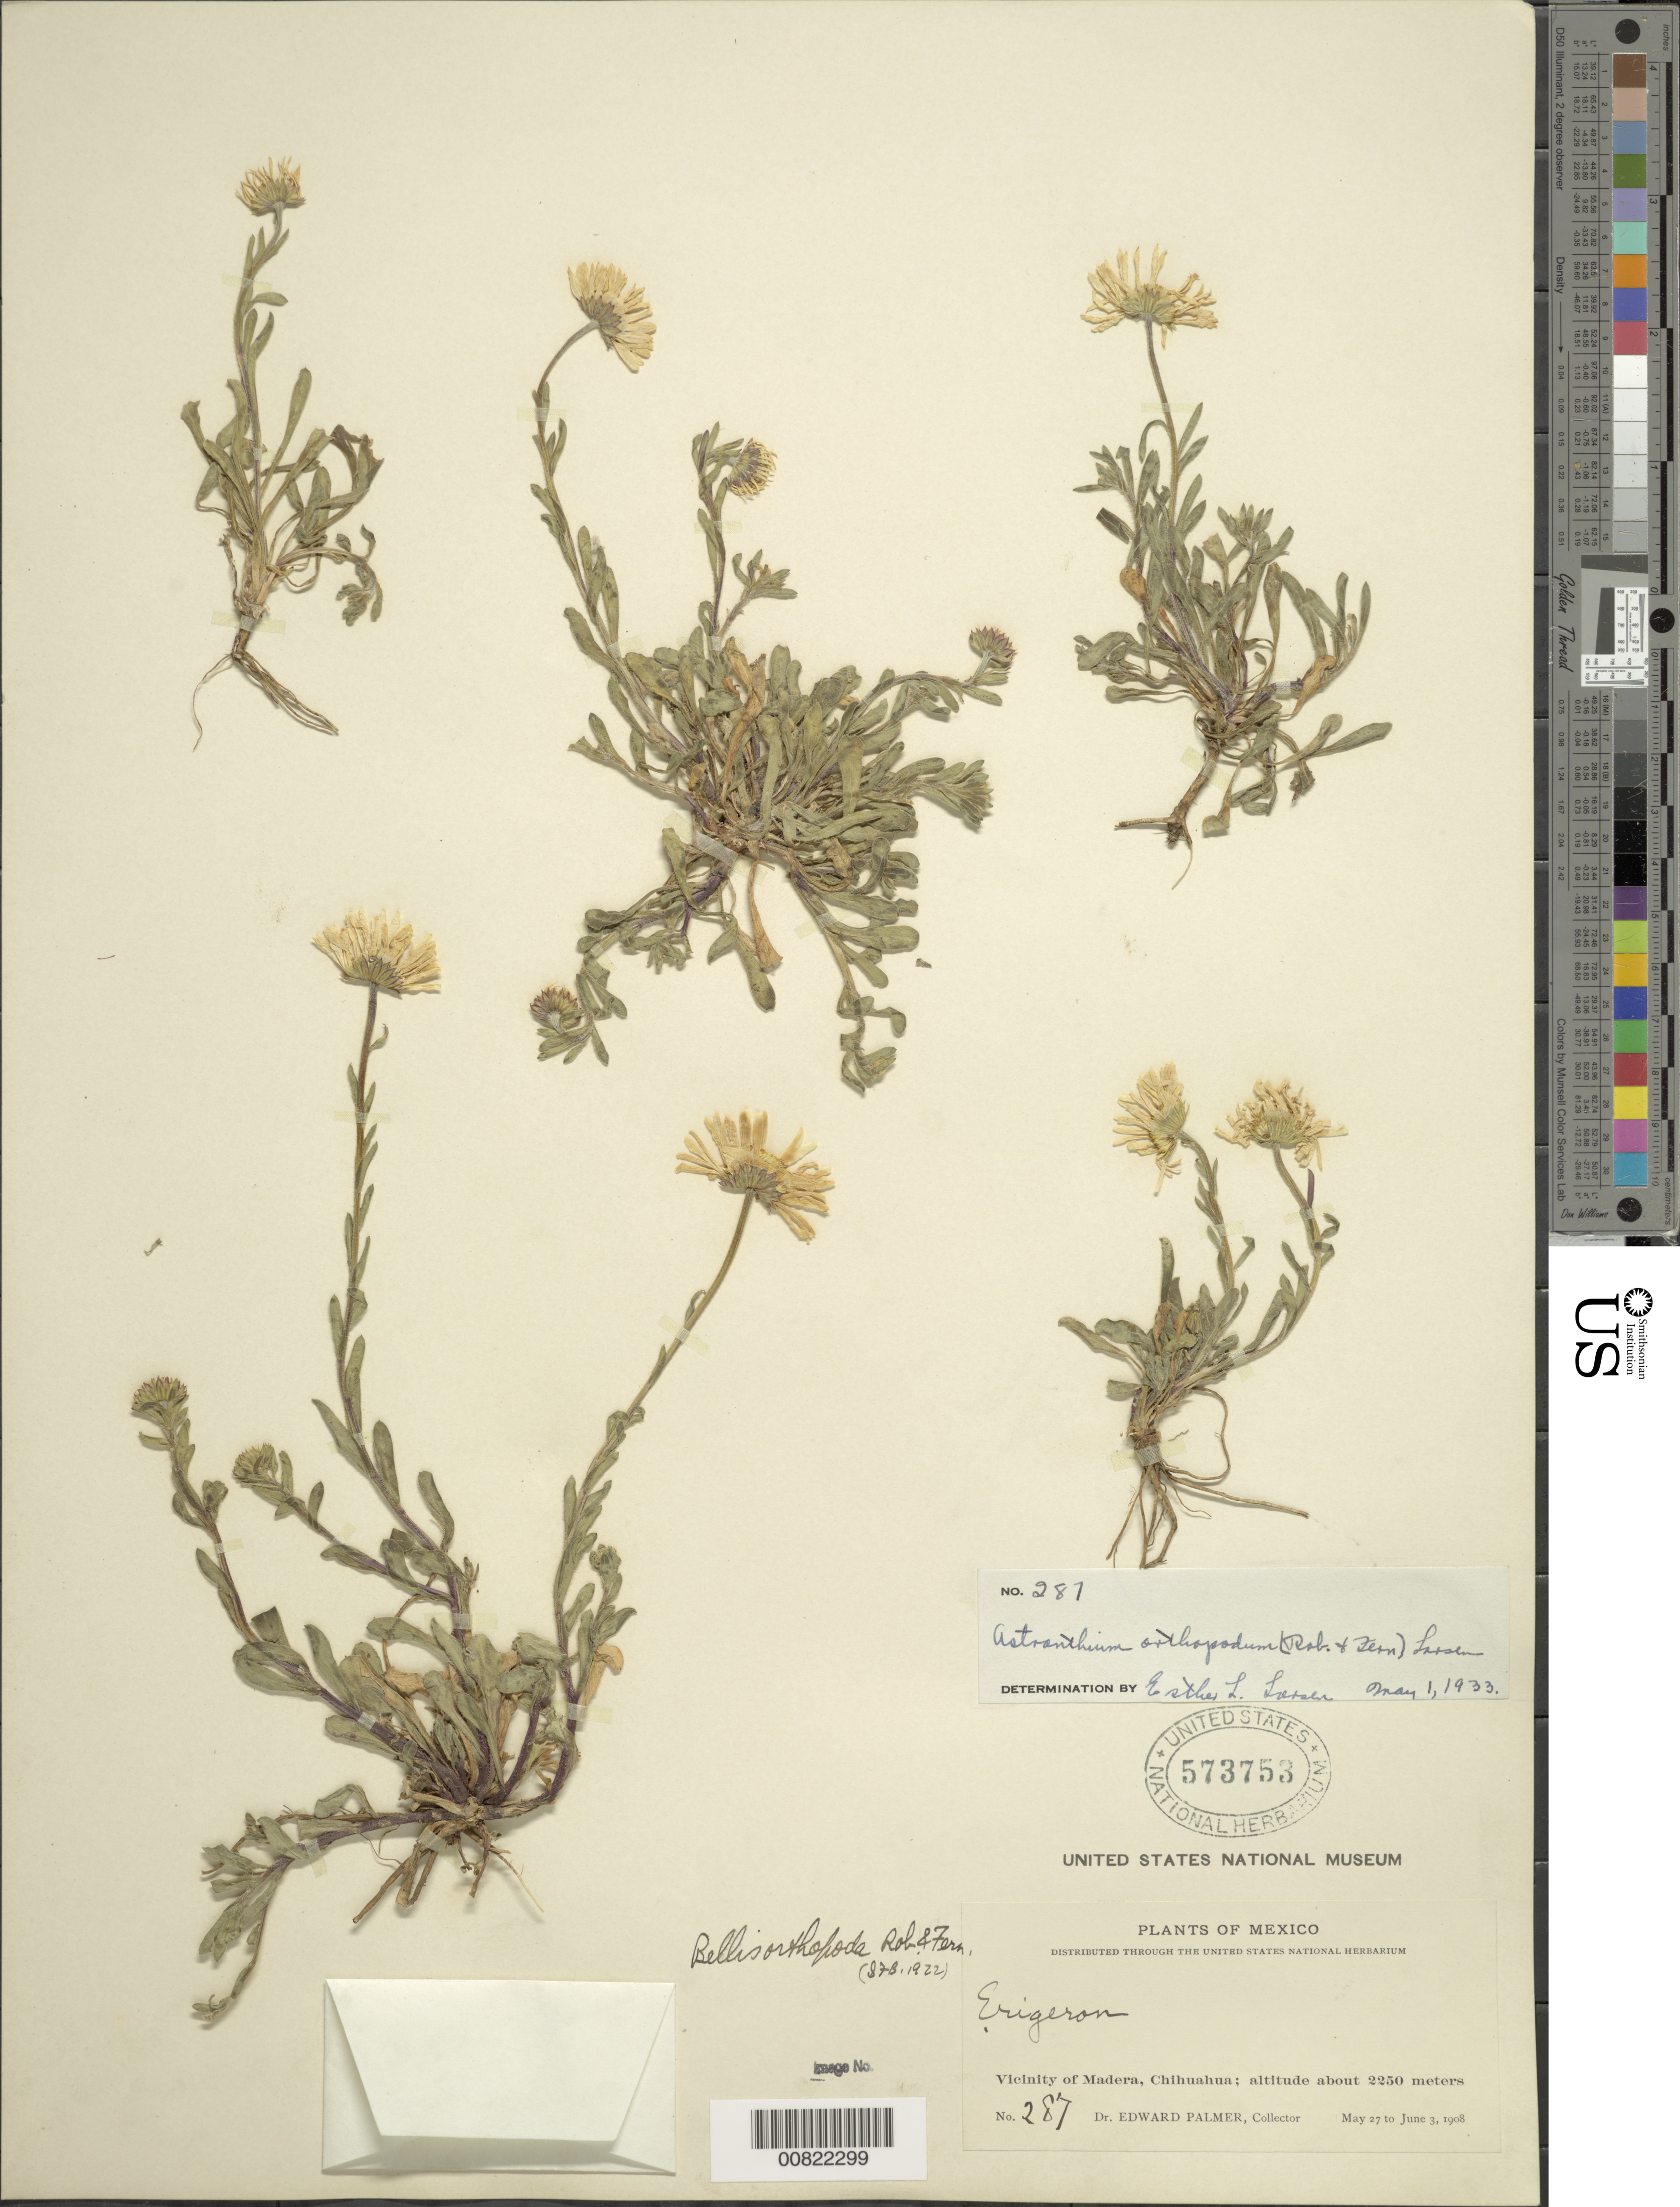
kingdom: Plantae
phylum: Tracheophyta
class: Magnoliopsida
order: Asterales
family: Asteraceae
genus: Astranthium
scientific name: Astranthium orthopodum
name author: (B.L. Rob.) Larsen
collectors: E. Palmer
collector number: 287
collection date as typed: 27 May 1908 to 03 Jun 1908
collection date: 1908-05-27/1908-06-03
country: Mexico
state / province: Chihuahua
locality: Vicinity of Madera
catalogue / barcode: US 573753